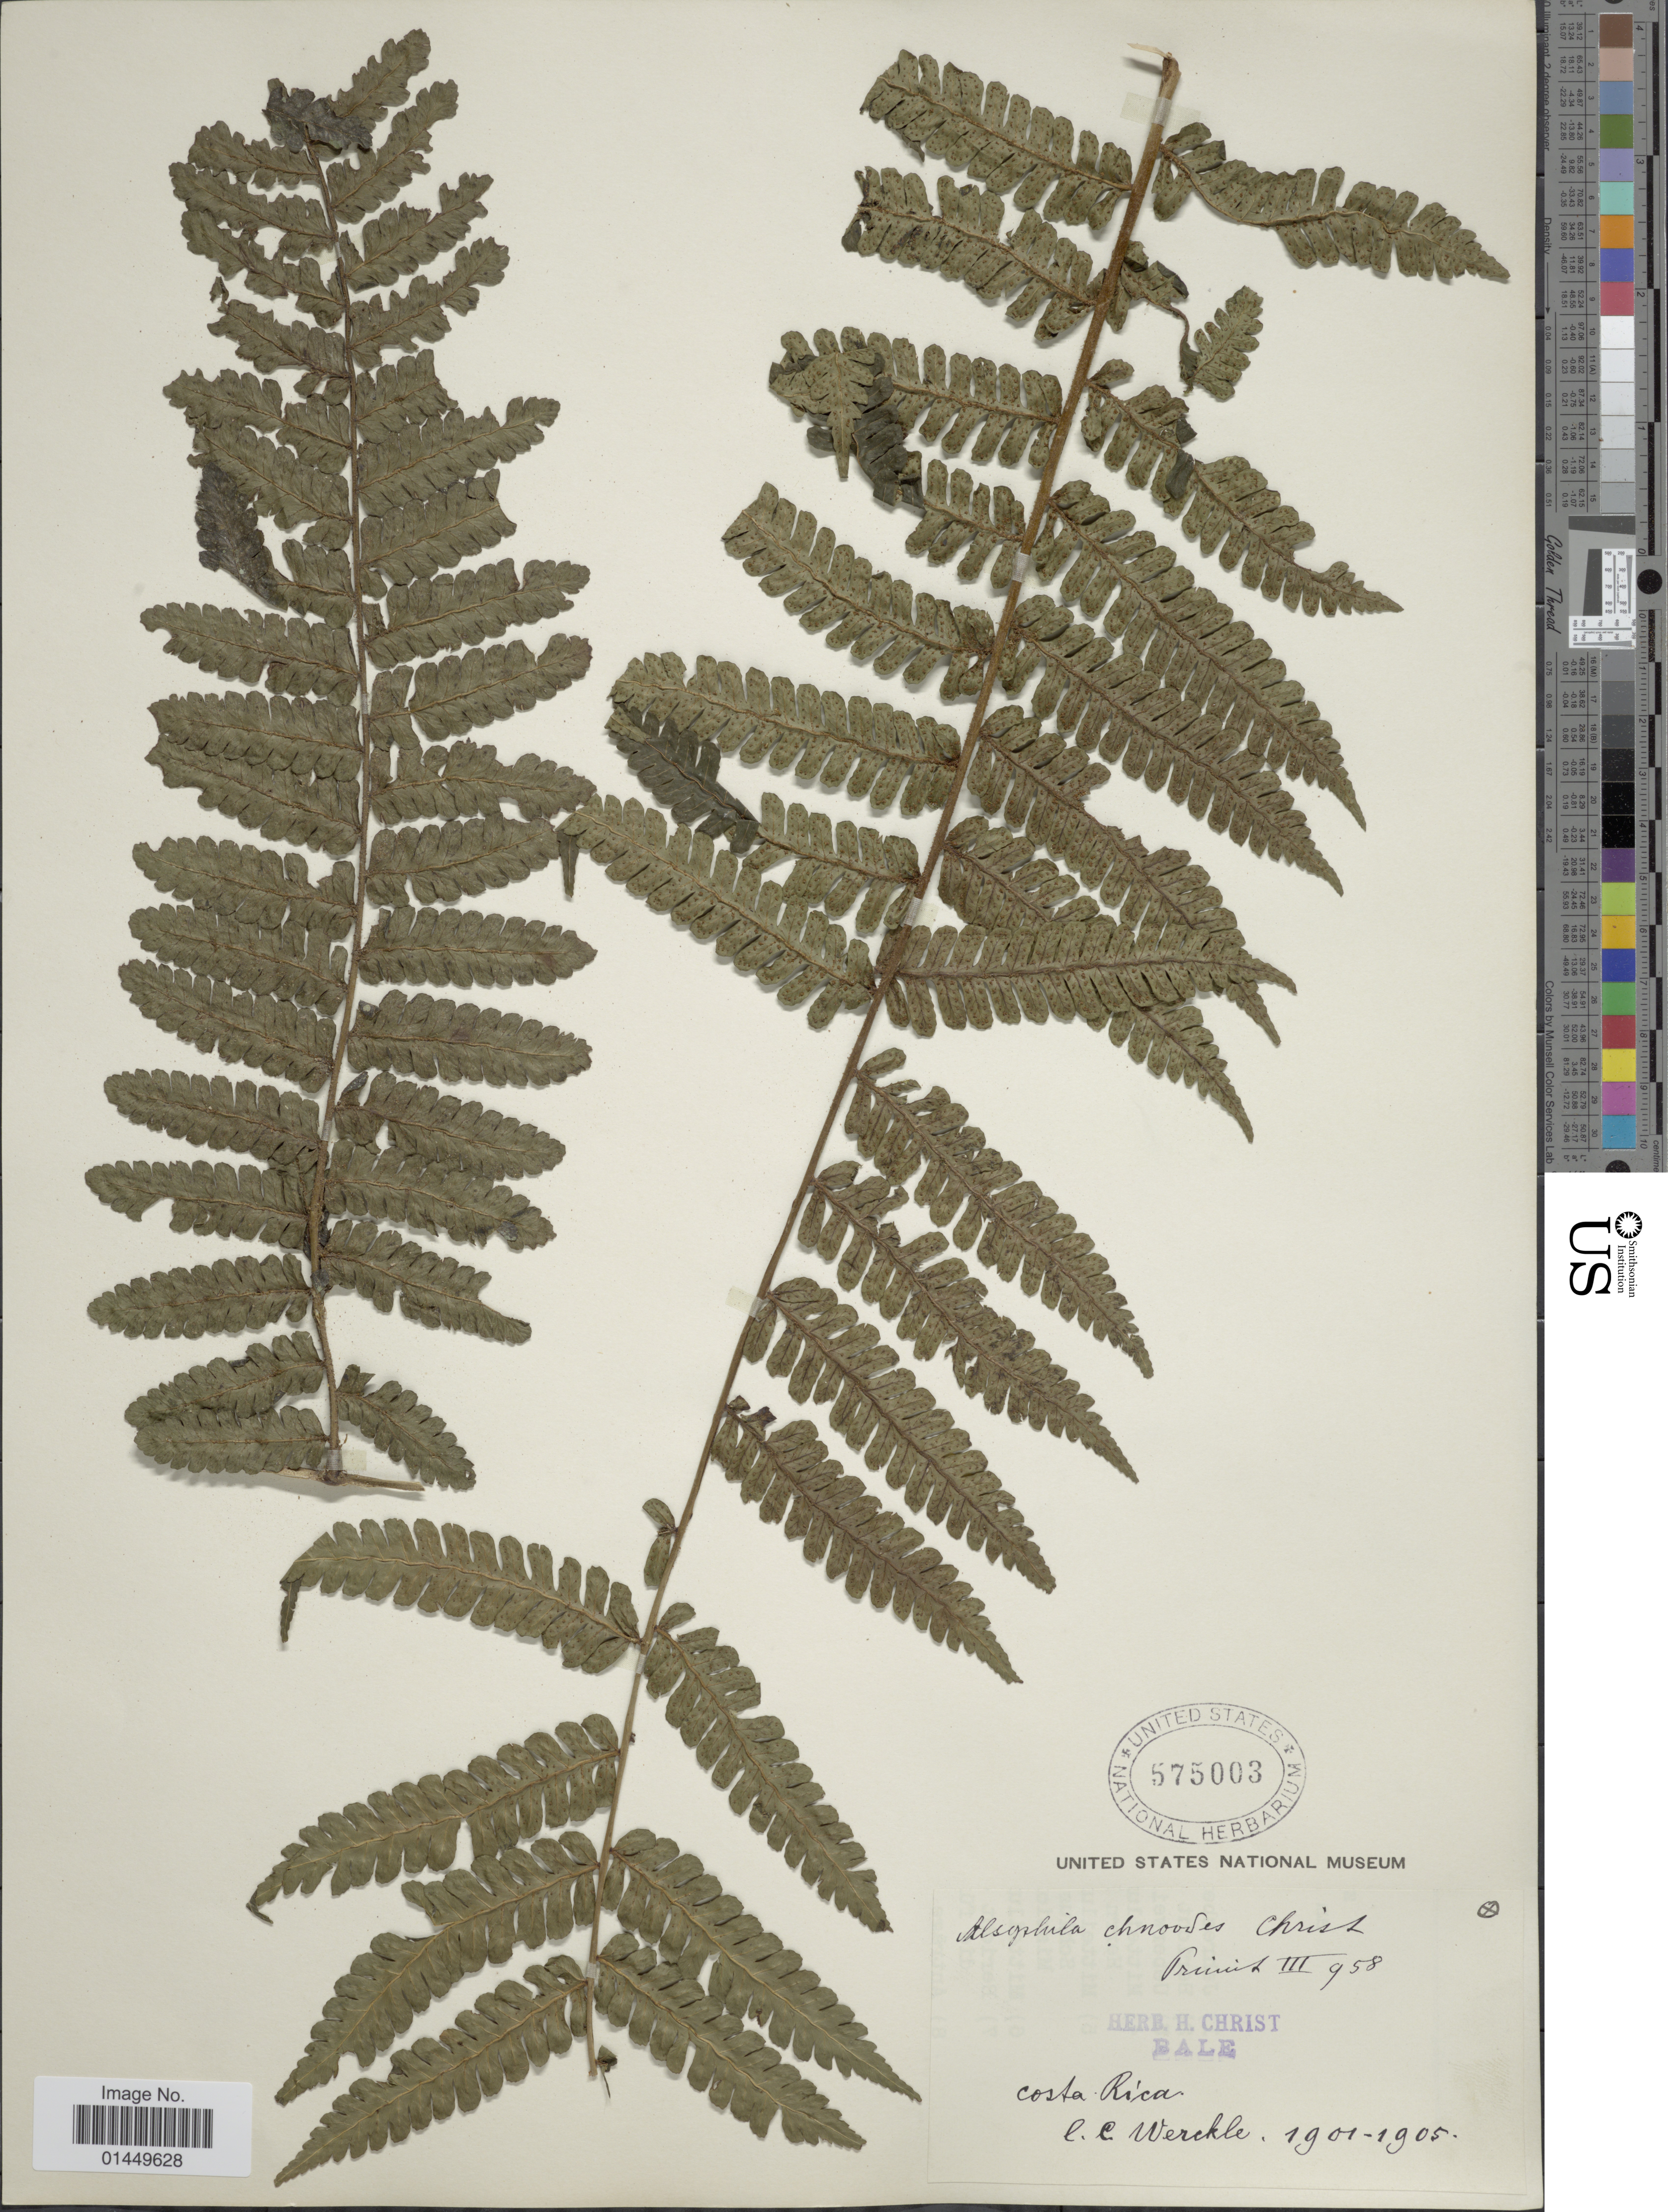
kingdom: Plantae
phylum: Tracheophyta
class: Polypodiopsida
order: Cyatheales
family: Cyatheaceae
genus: Cyathea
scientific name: Cyathea schiedeana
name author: (C. Presl) Domin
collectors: C. C Wercklé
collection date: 1901/1905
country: Costa Rica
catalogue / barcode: US 575003